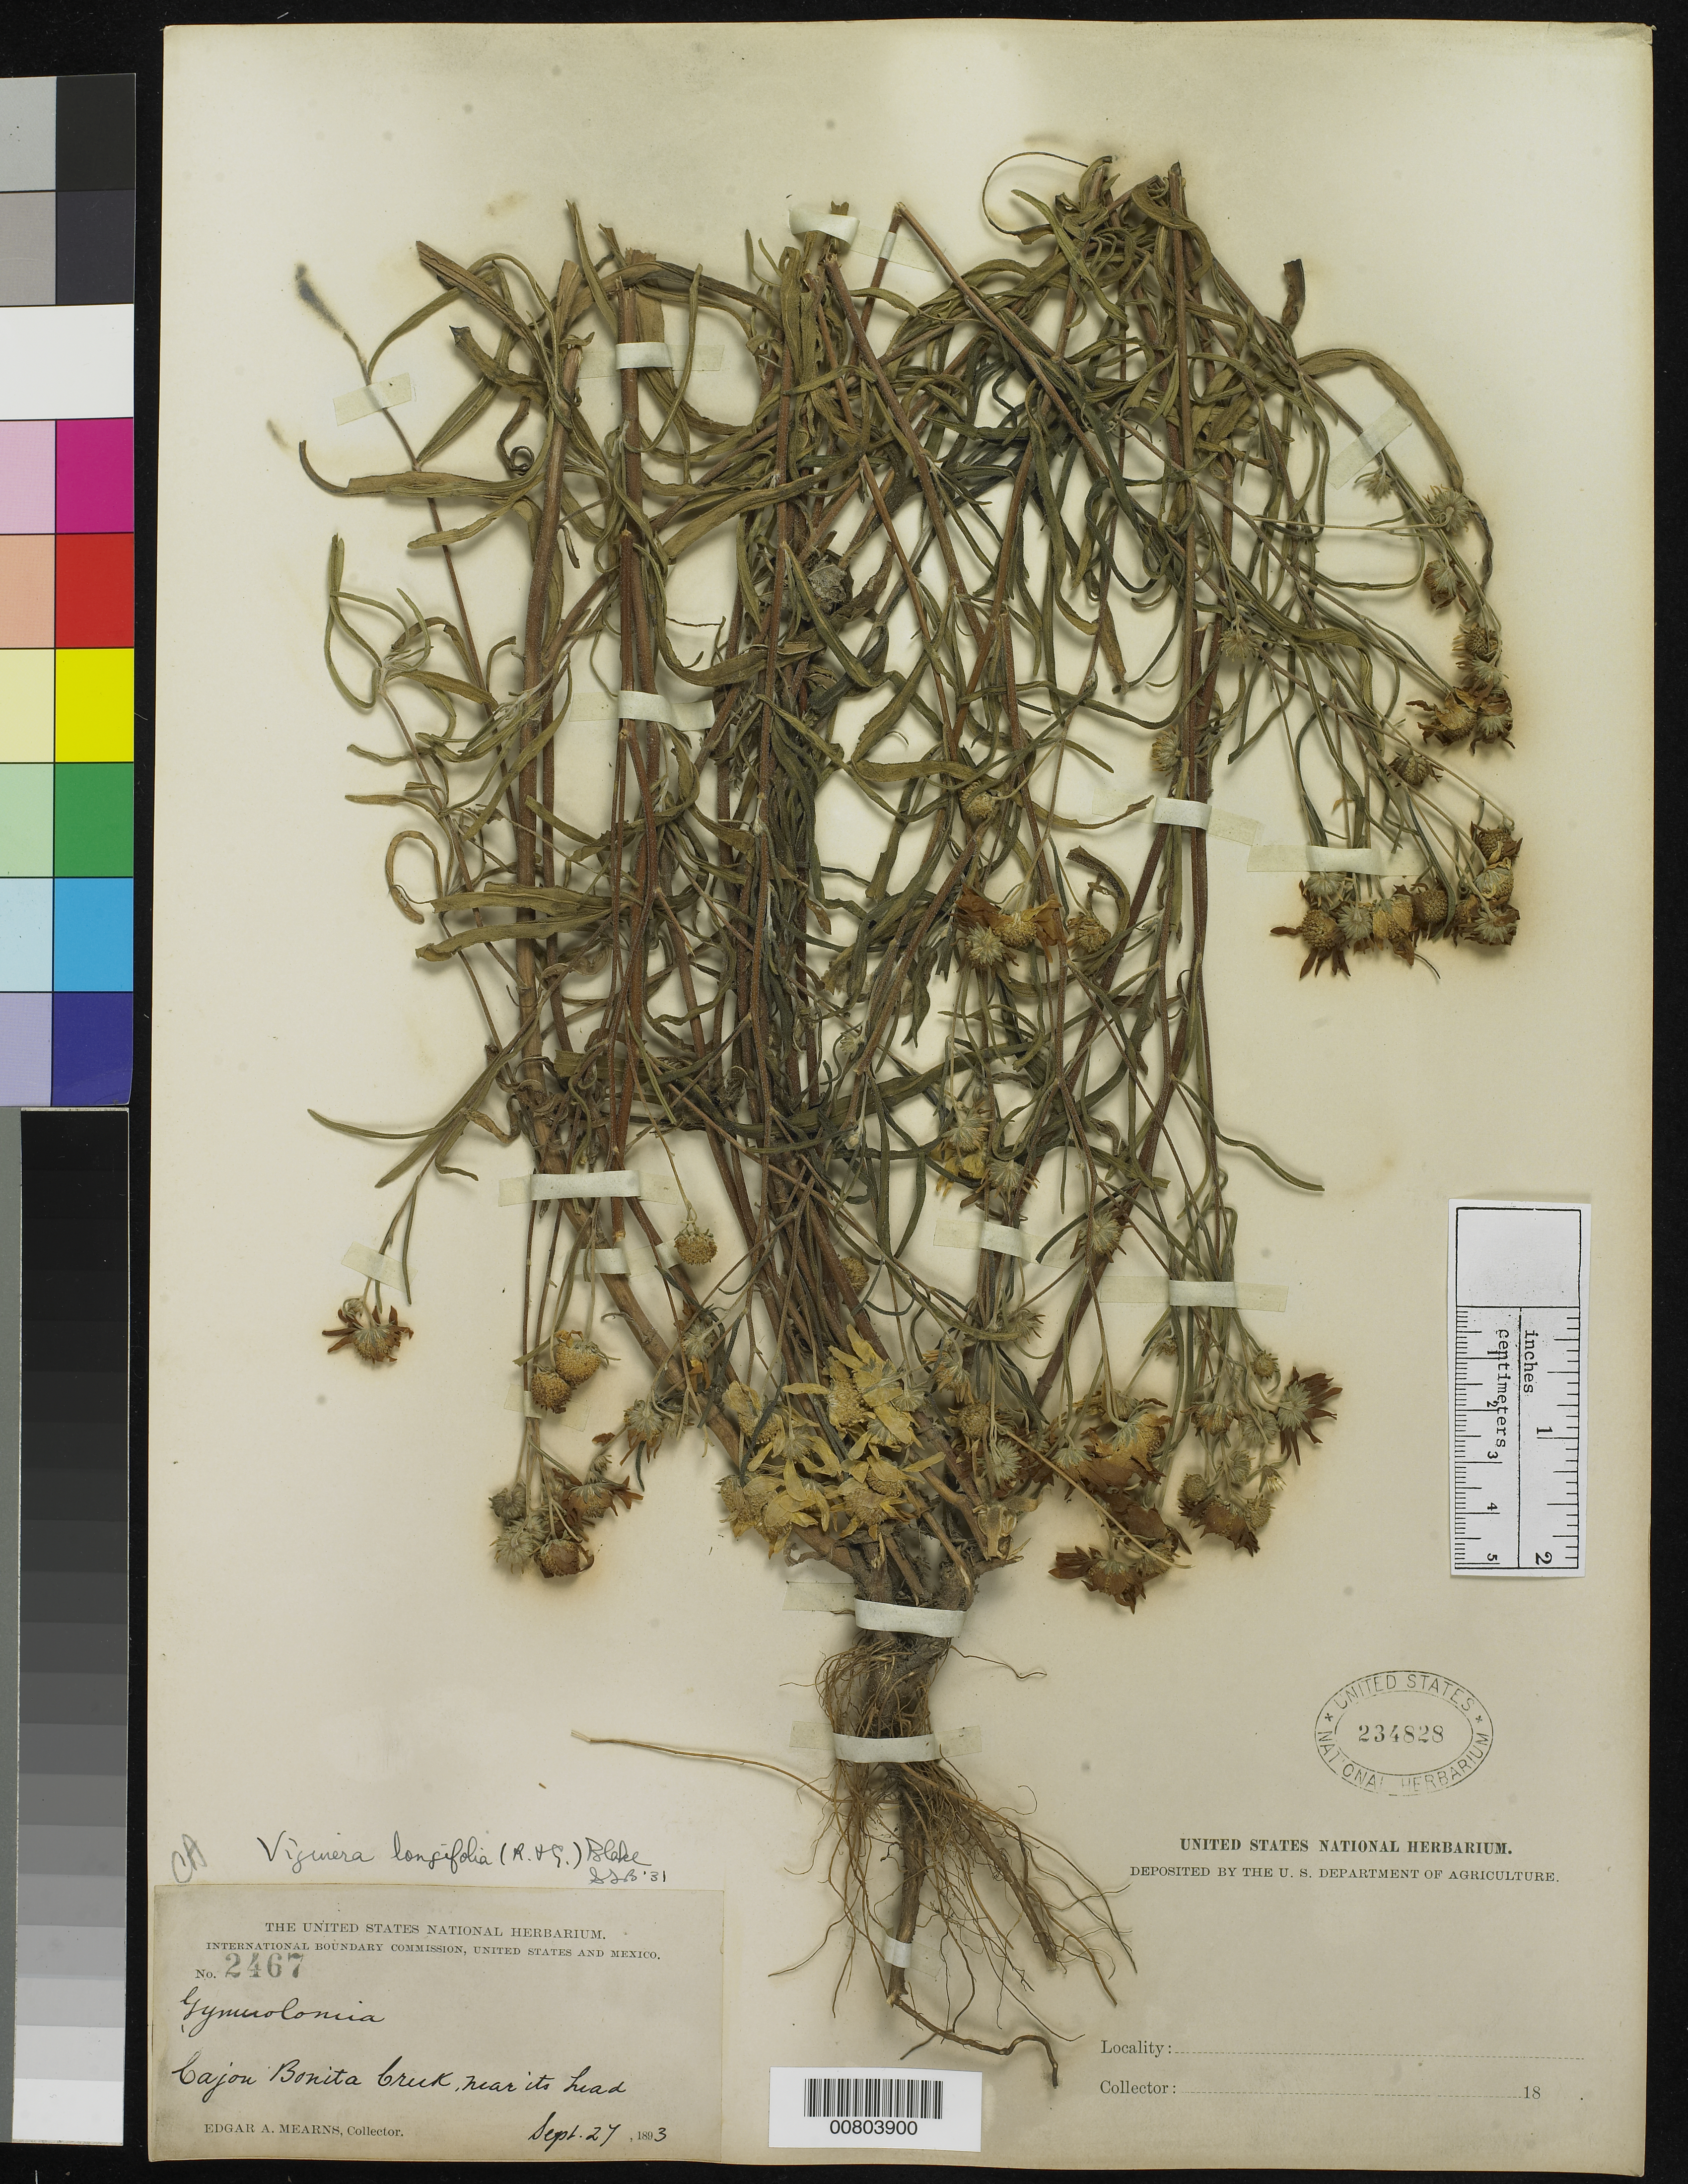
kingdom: Plantae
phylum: Tracheophyta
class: Magnoliopsida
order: Asterales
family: Asteraceae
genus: Viguiera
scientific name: Viguiera longifolia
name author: S.F. Blake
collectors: E. A. Mearns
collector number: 2467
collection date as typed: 27 Sep 1893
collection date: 1893-09-27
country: United States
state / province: California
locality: El Cajon, Bonita Creek near its head, California.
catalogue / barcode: US 234828